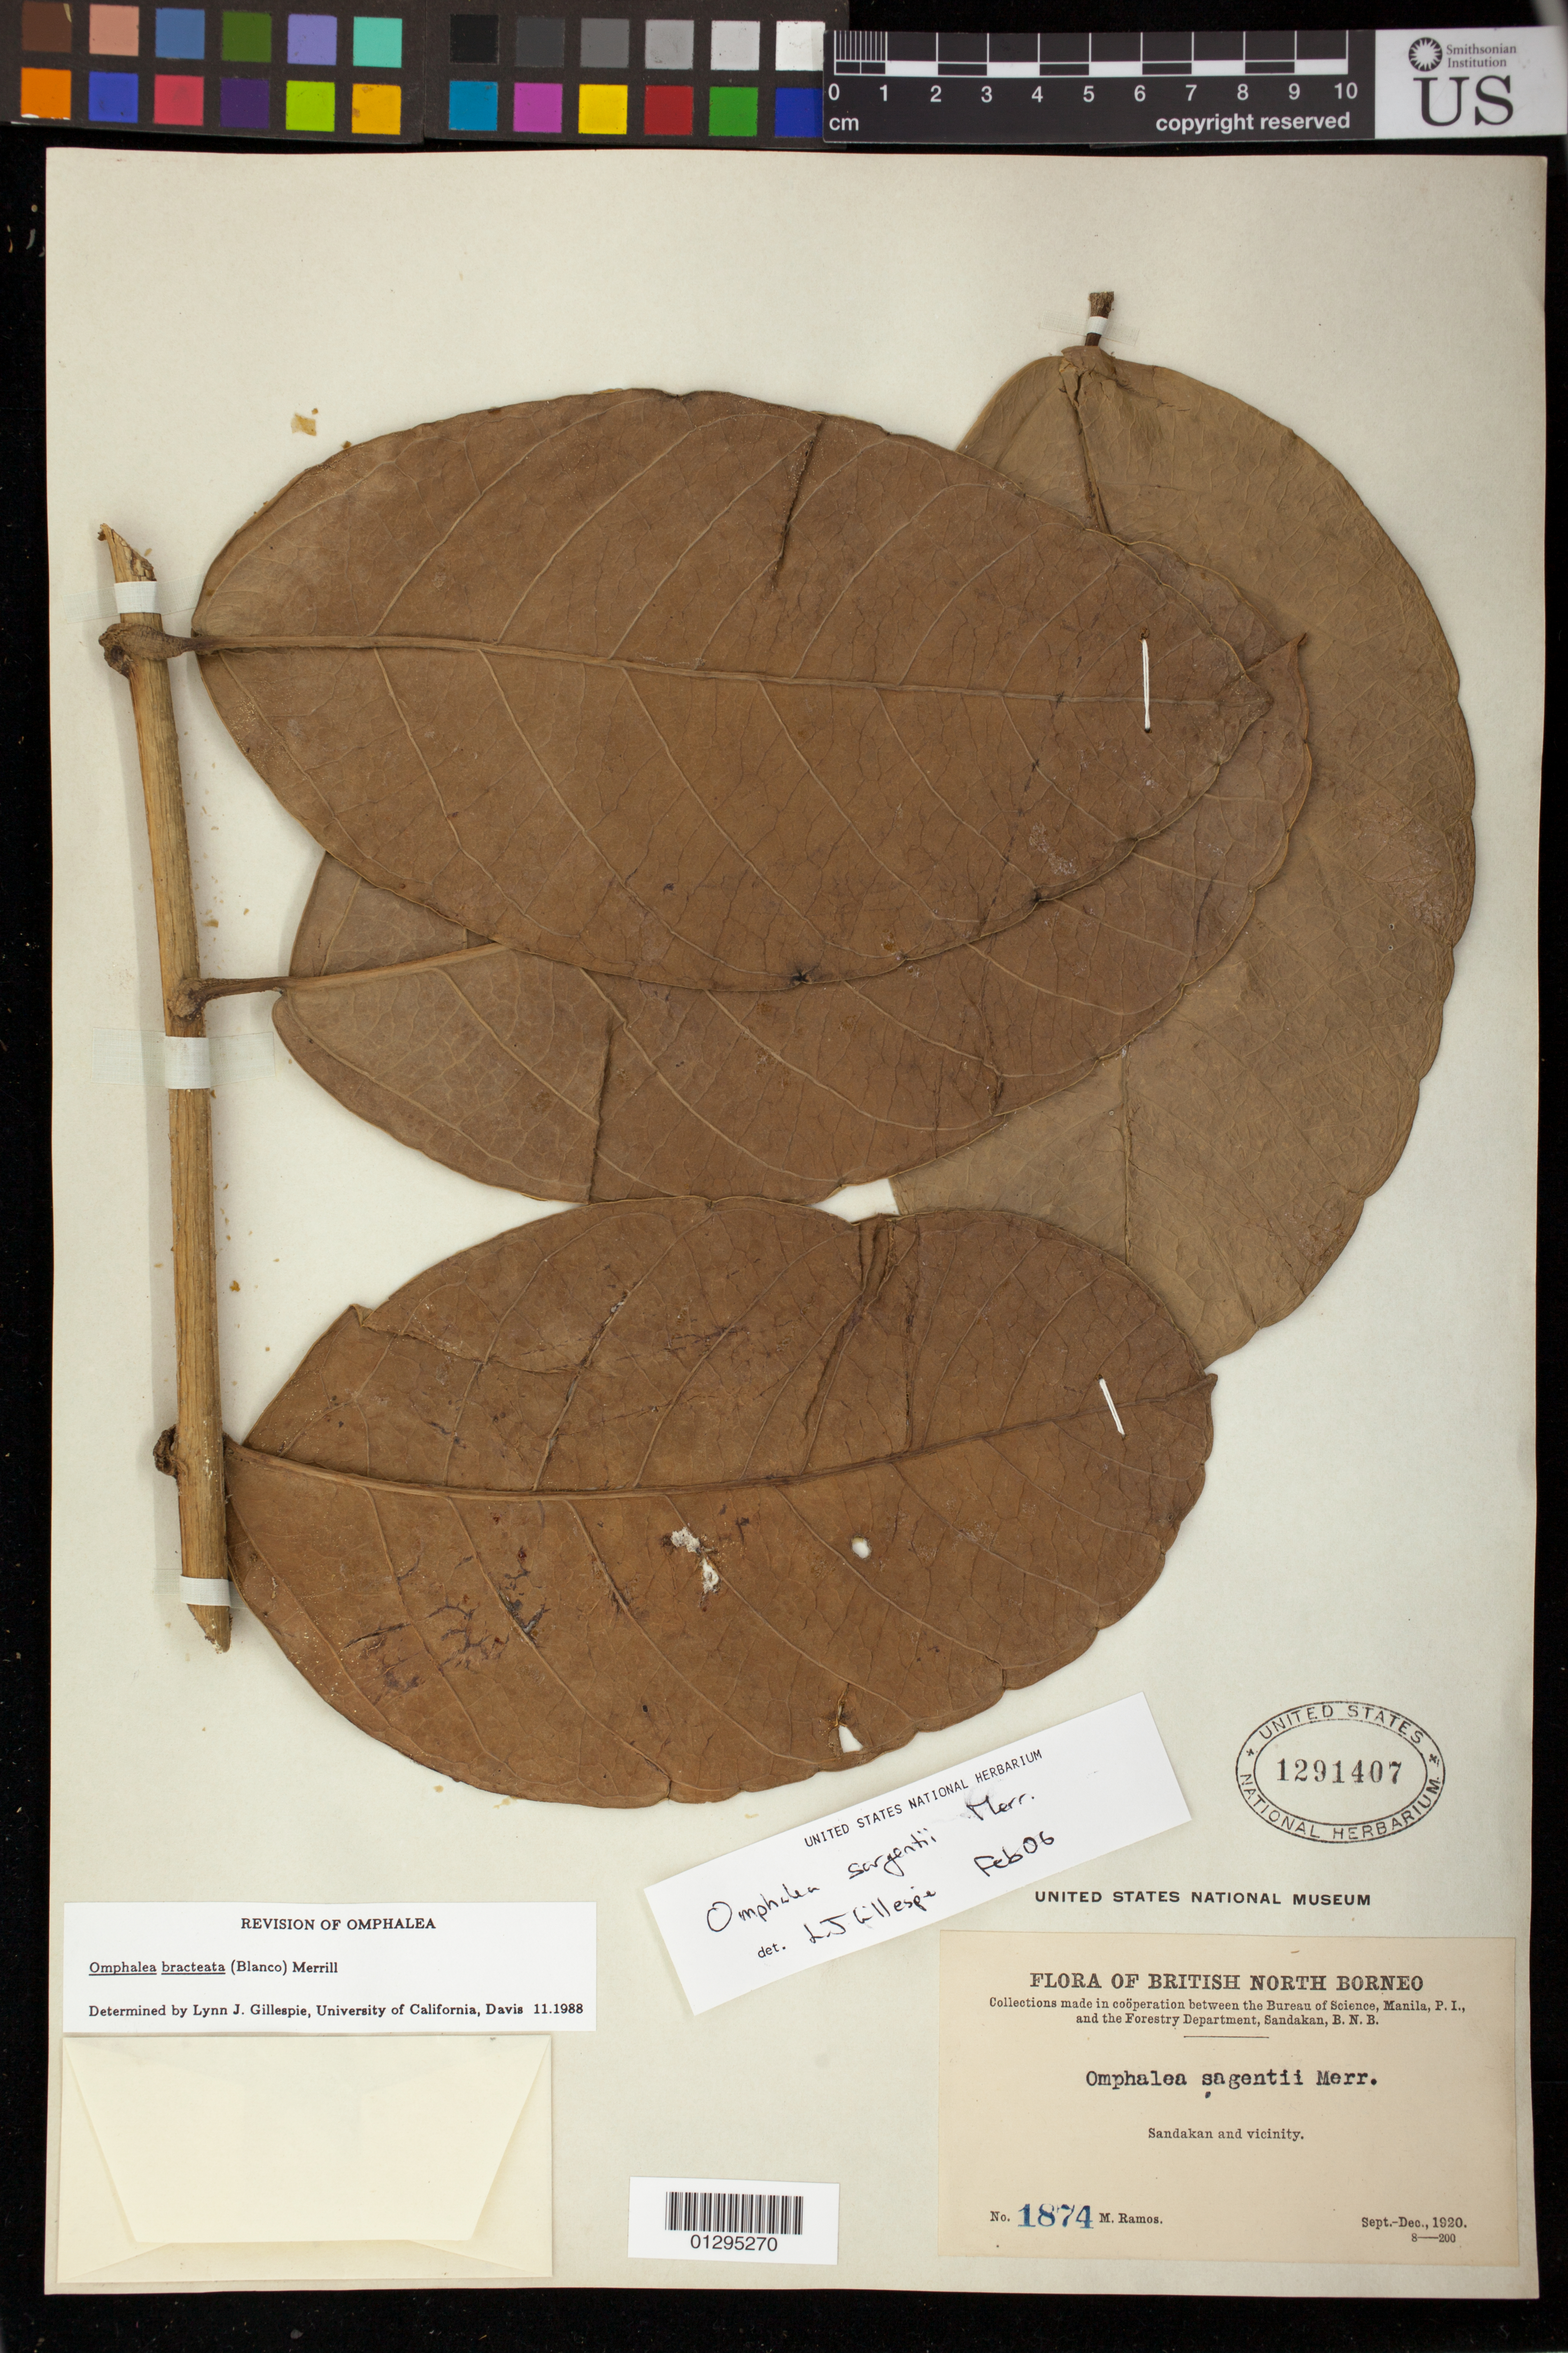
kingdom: Plantae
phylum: Tracheophyta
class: Magnoliopsida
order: Malpighiales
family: Euphorbiaceae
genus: Omphalea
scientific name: Omphalea sargentii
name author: Merr.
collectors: M. Ramos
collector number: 1874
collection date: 1920-09/1920-12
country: Malaysia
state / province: Sabah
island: Borneo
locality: British North Borneo. Sandakan and vicinity.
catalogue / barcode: US 1291407